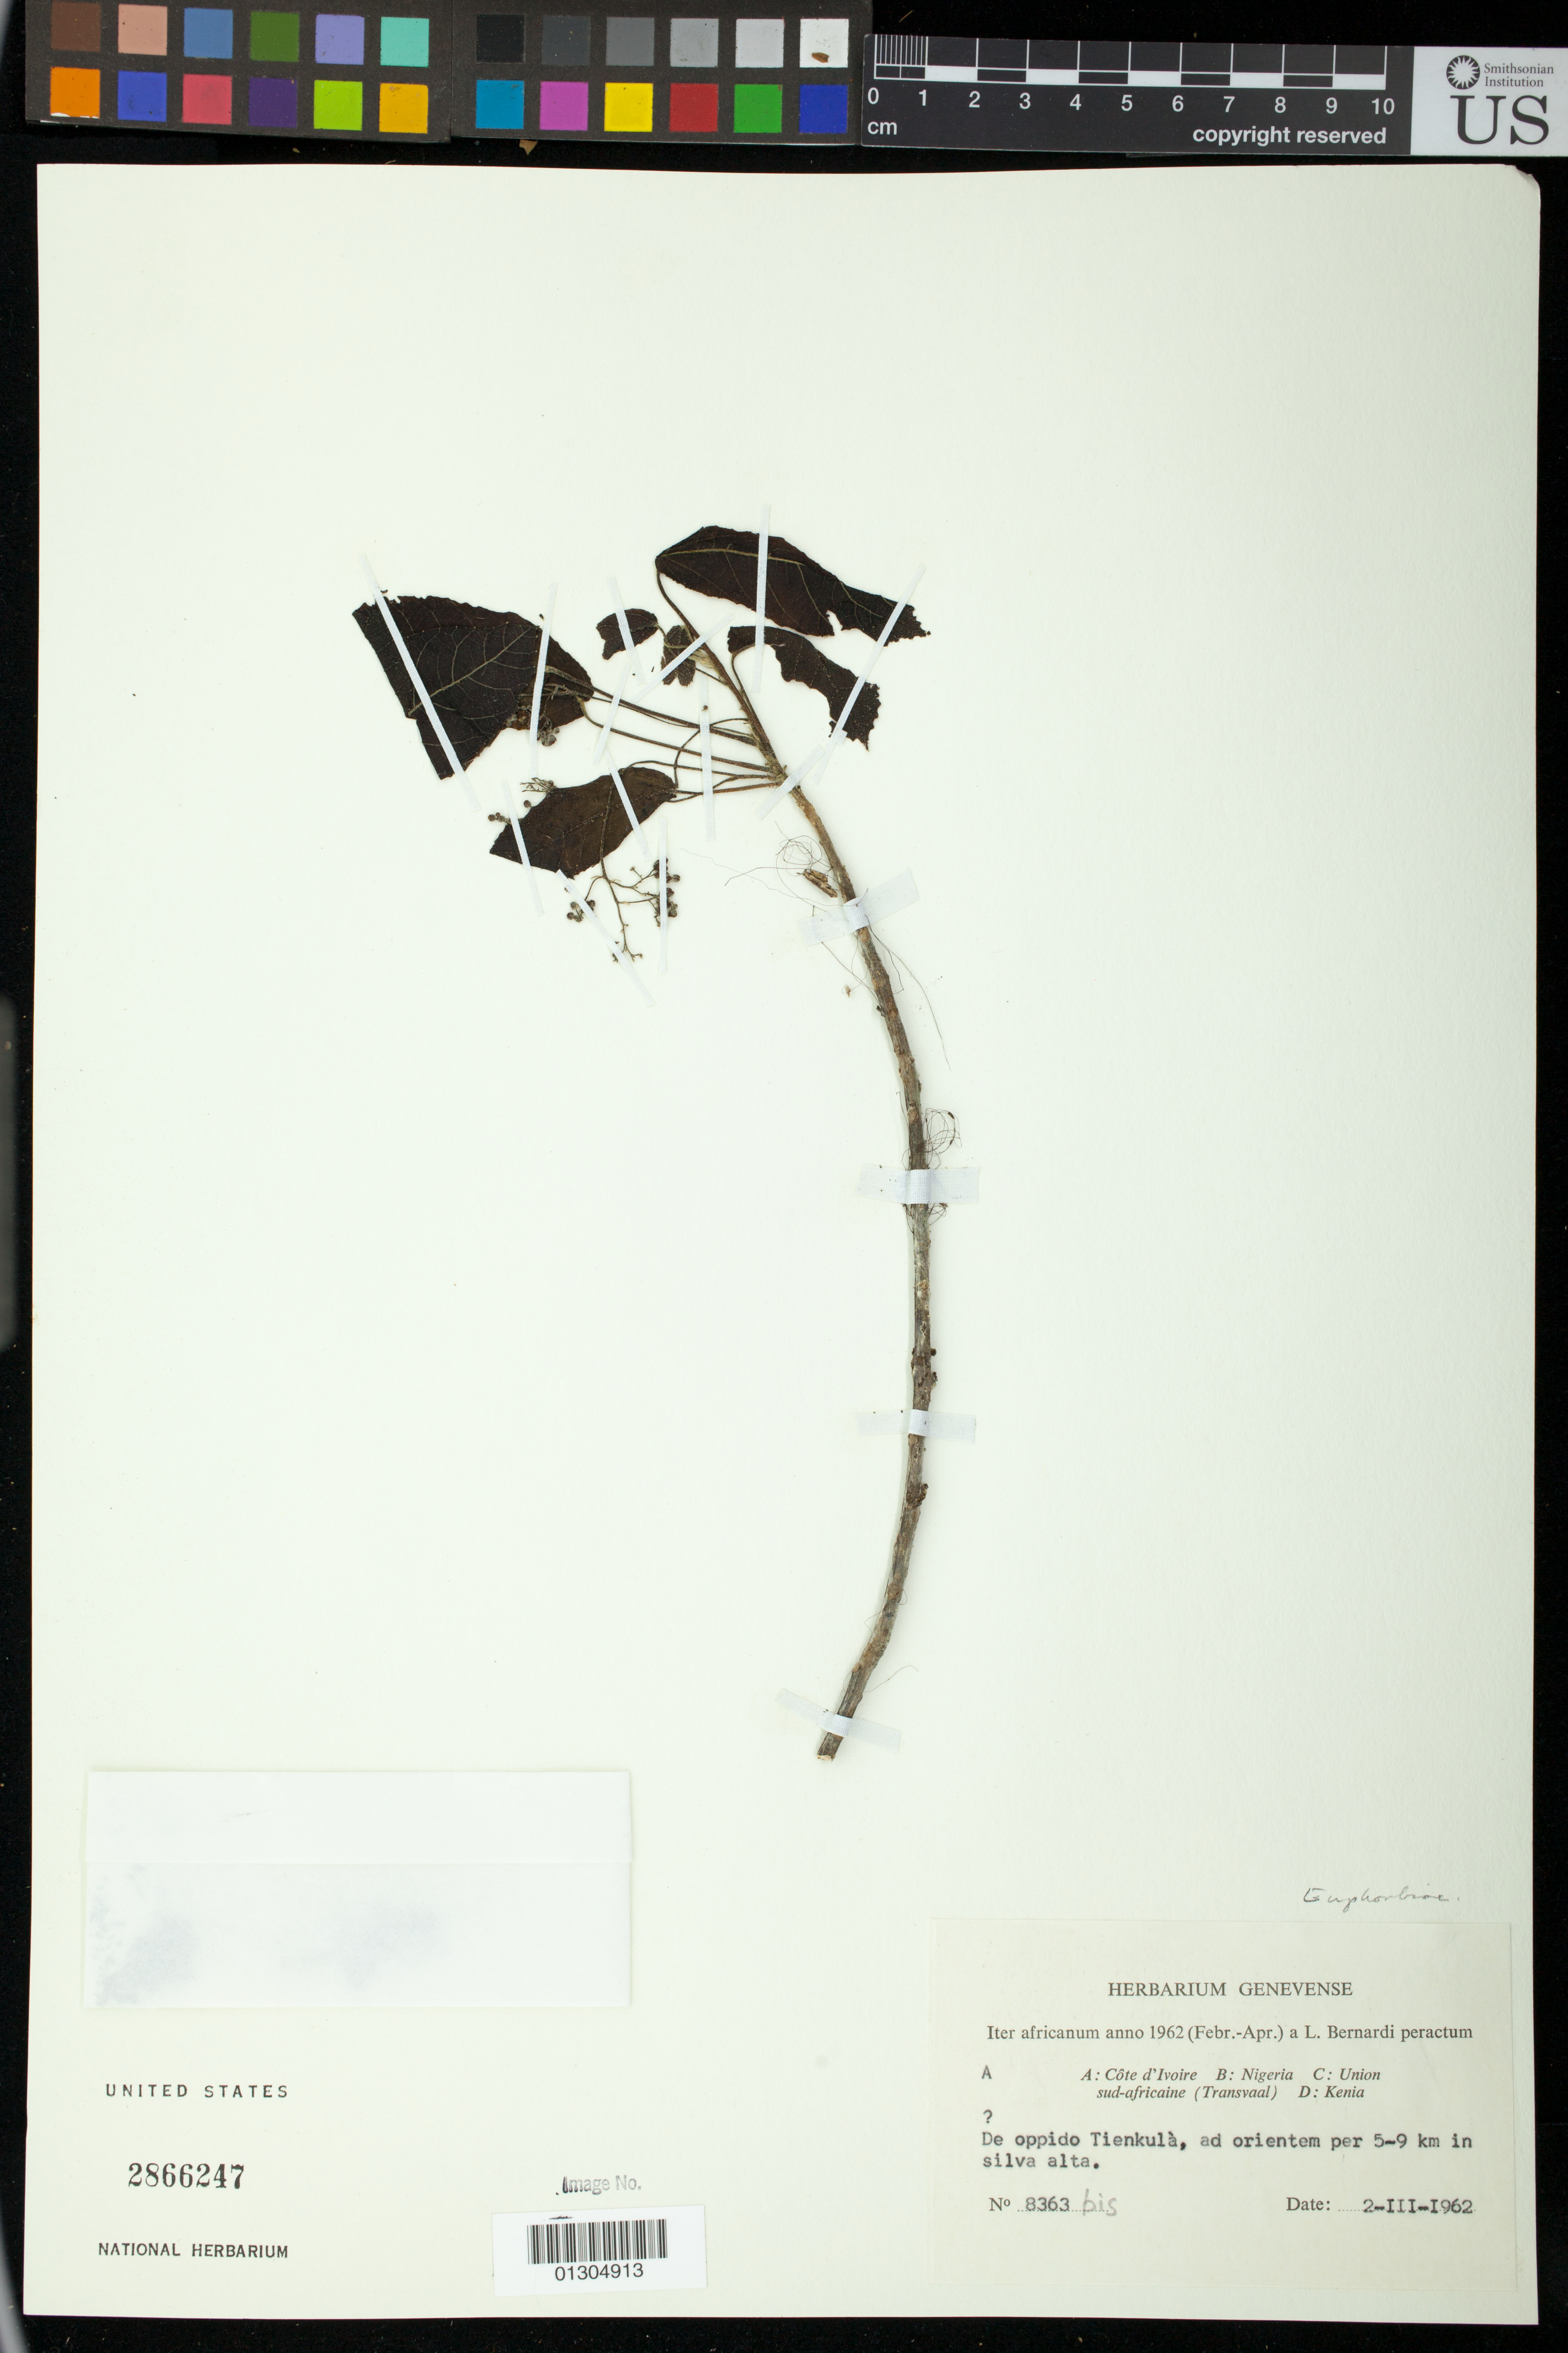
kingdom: Plantae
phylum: Tracheophyta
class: Magnoliopsida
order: Malpighiales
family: Euphorbiaceae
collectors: L. Bernardi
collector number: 8363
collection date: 1962-03-02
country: Ivory Coast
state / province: Montagnes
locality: De oppido Tienkula [Tchinkoula]. Dix-Huit Montagnes.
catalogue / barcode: US 2866247